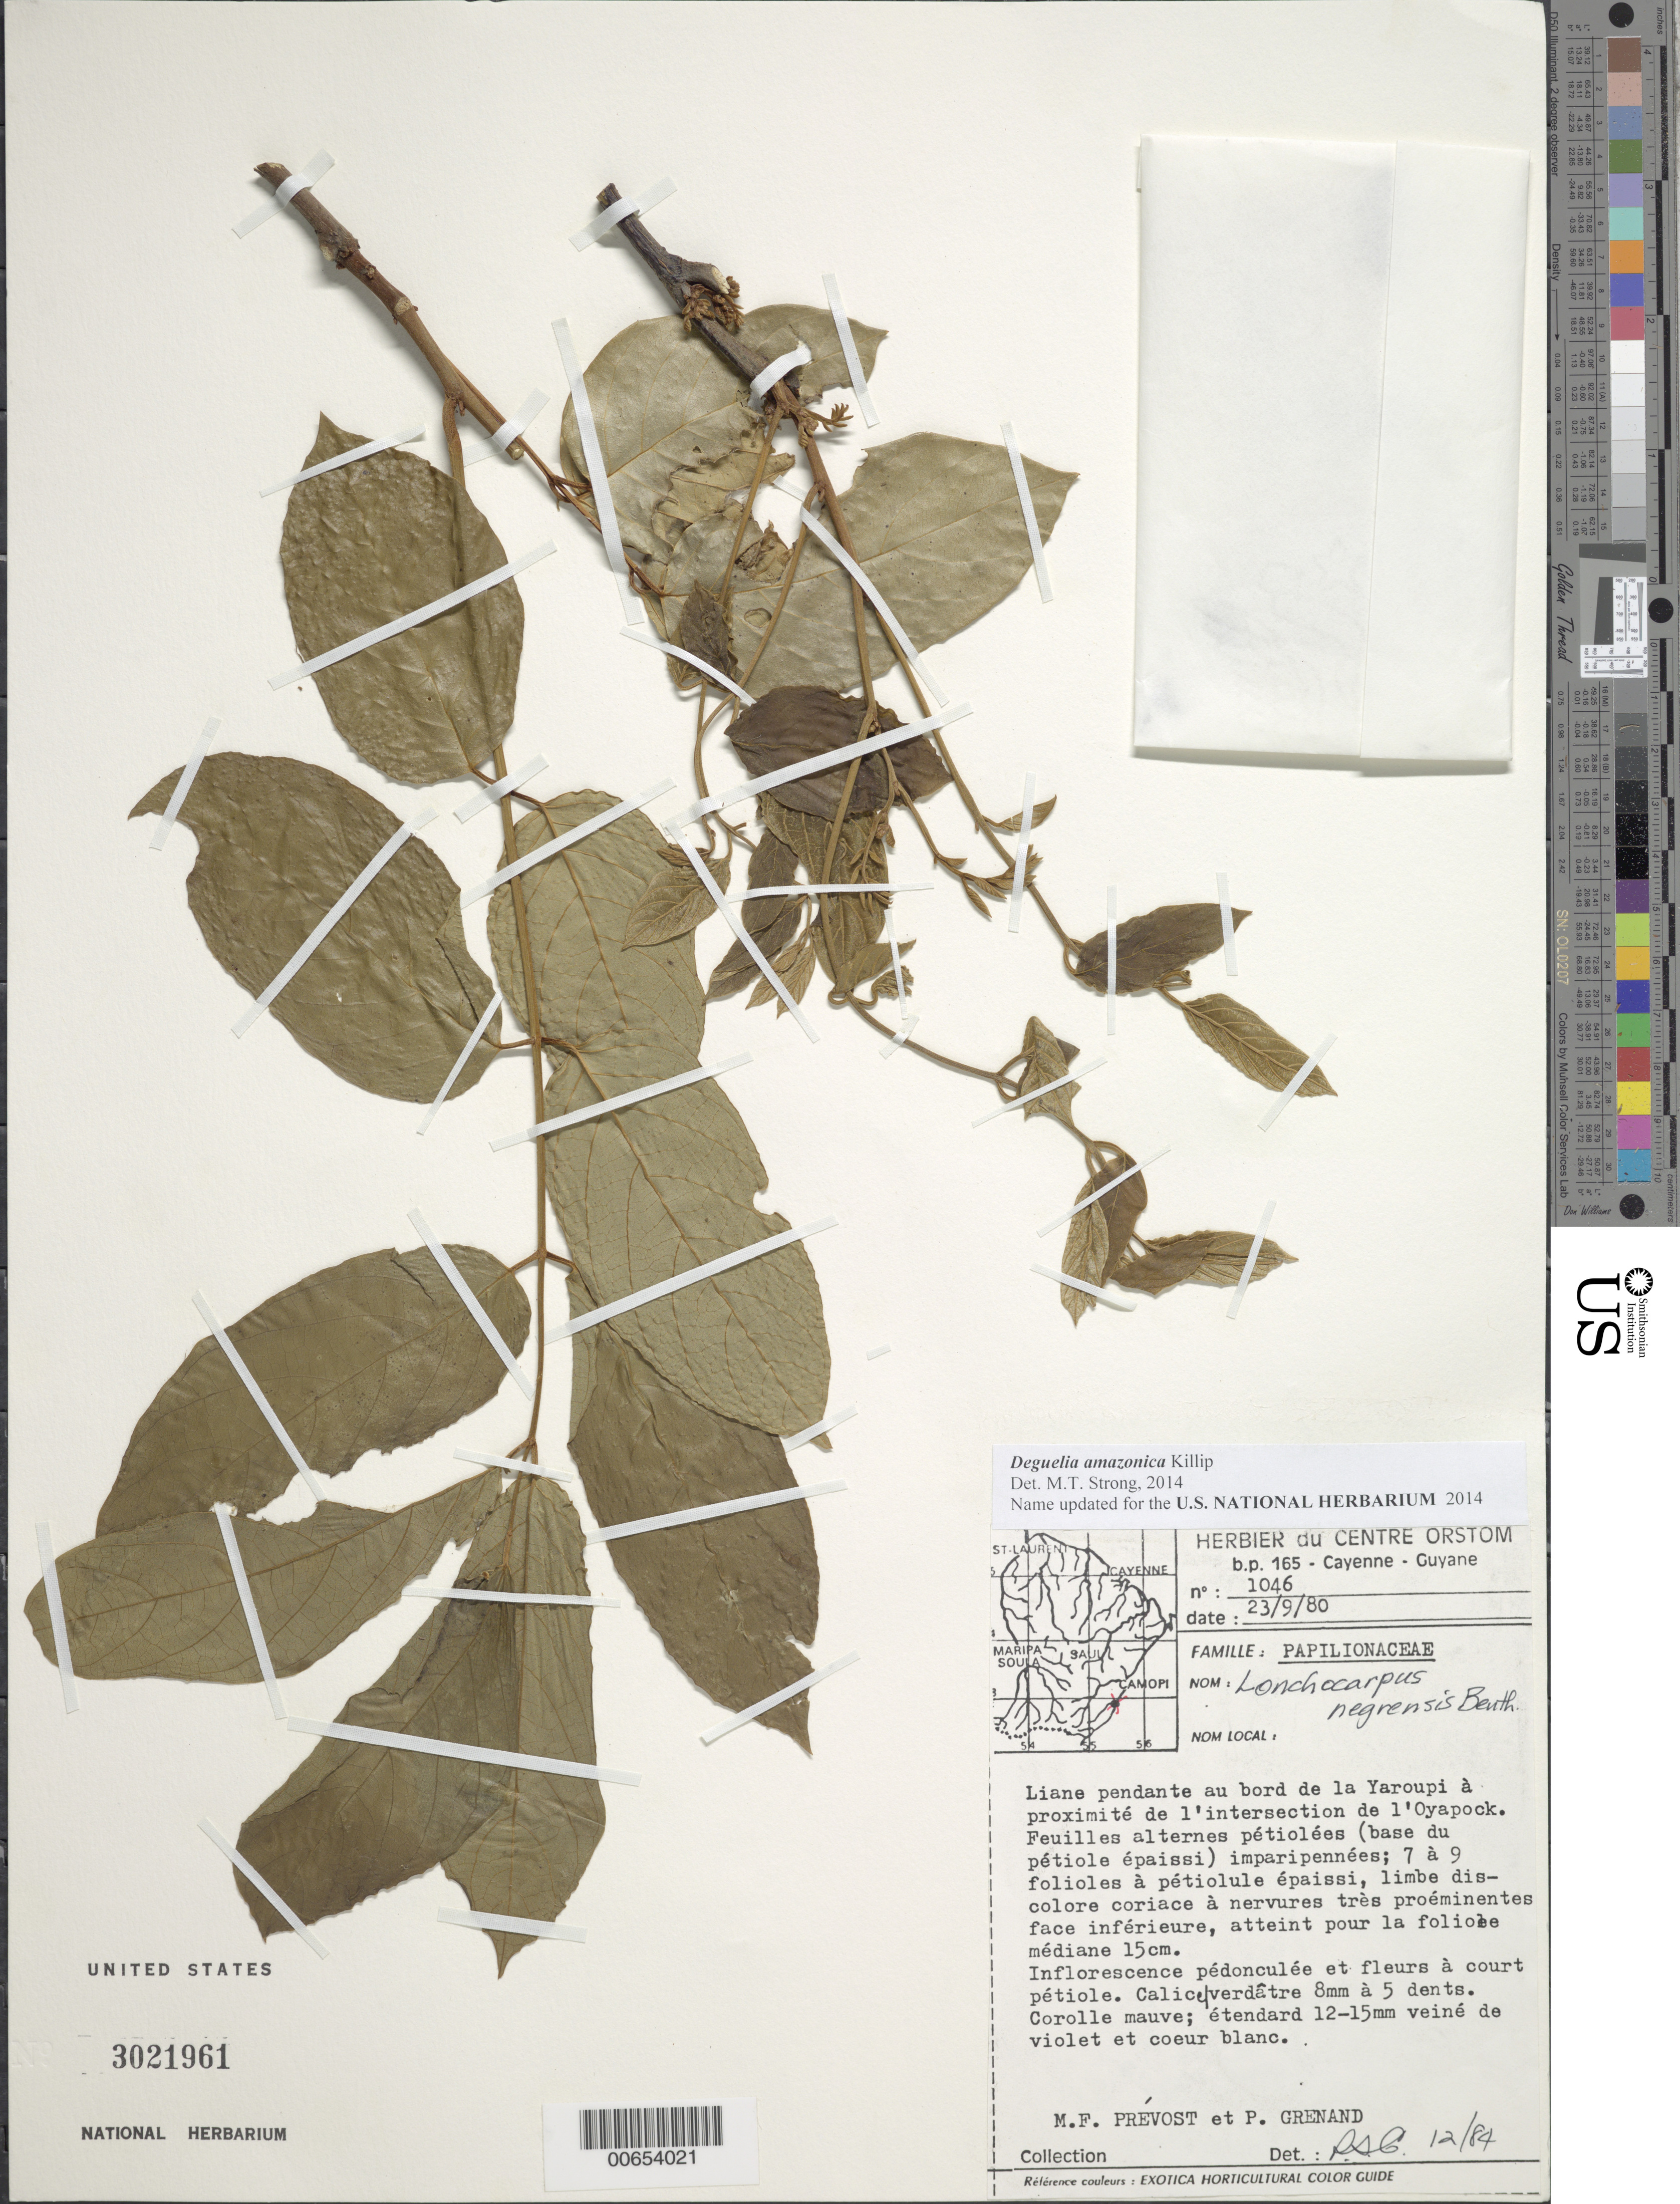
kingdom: Plantae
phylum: Tracheophyta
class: Magnoliopsida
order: Fabales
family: Fabaceae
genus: Deguelia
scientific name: Deguelia amazonica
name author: Killip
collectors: M.-F. Prévost & P. Grenand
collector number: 1046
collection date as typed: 23-Sep-80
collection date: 1980-09-23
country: French Guiana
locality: Yaroupi R, near confl. with l'Oyapock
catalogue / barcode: US 3021961